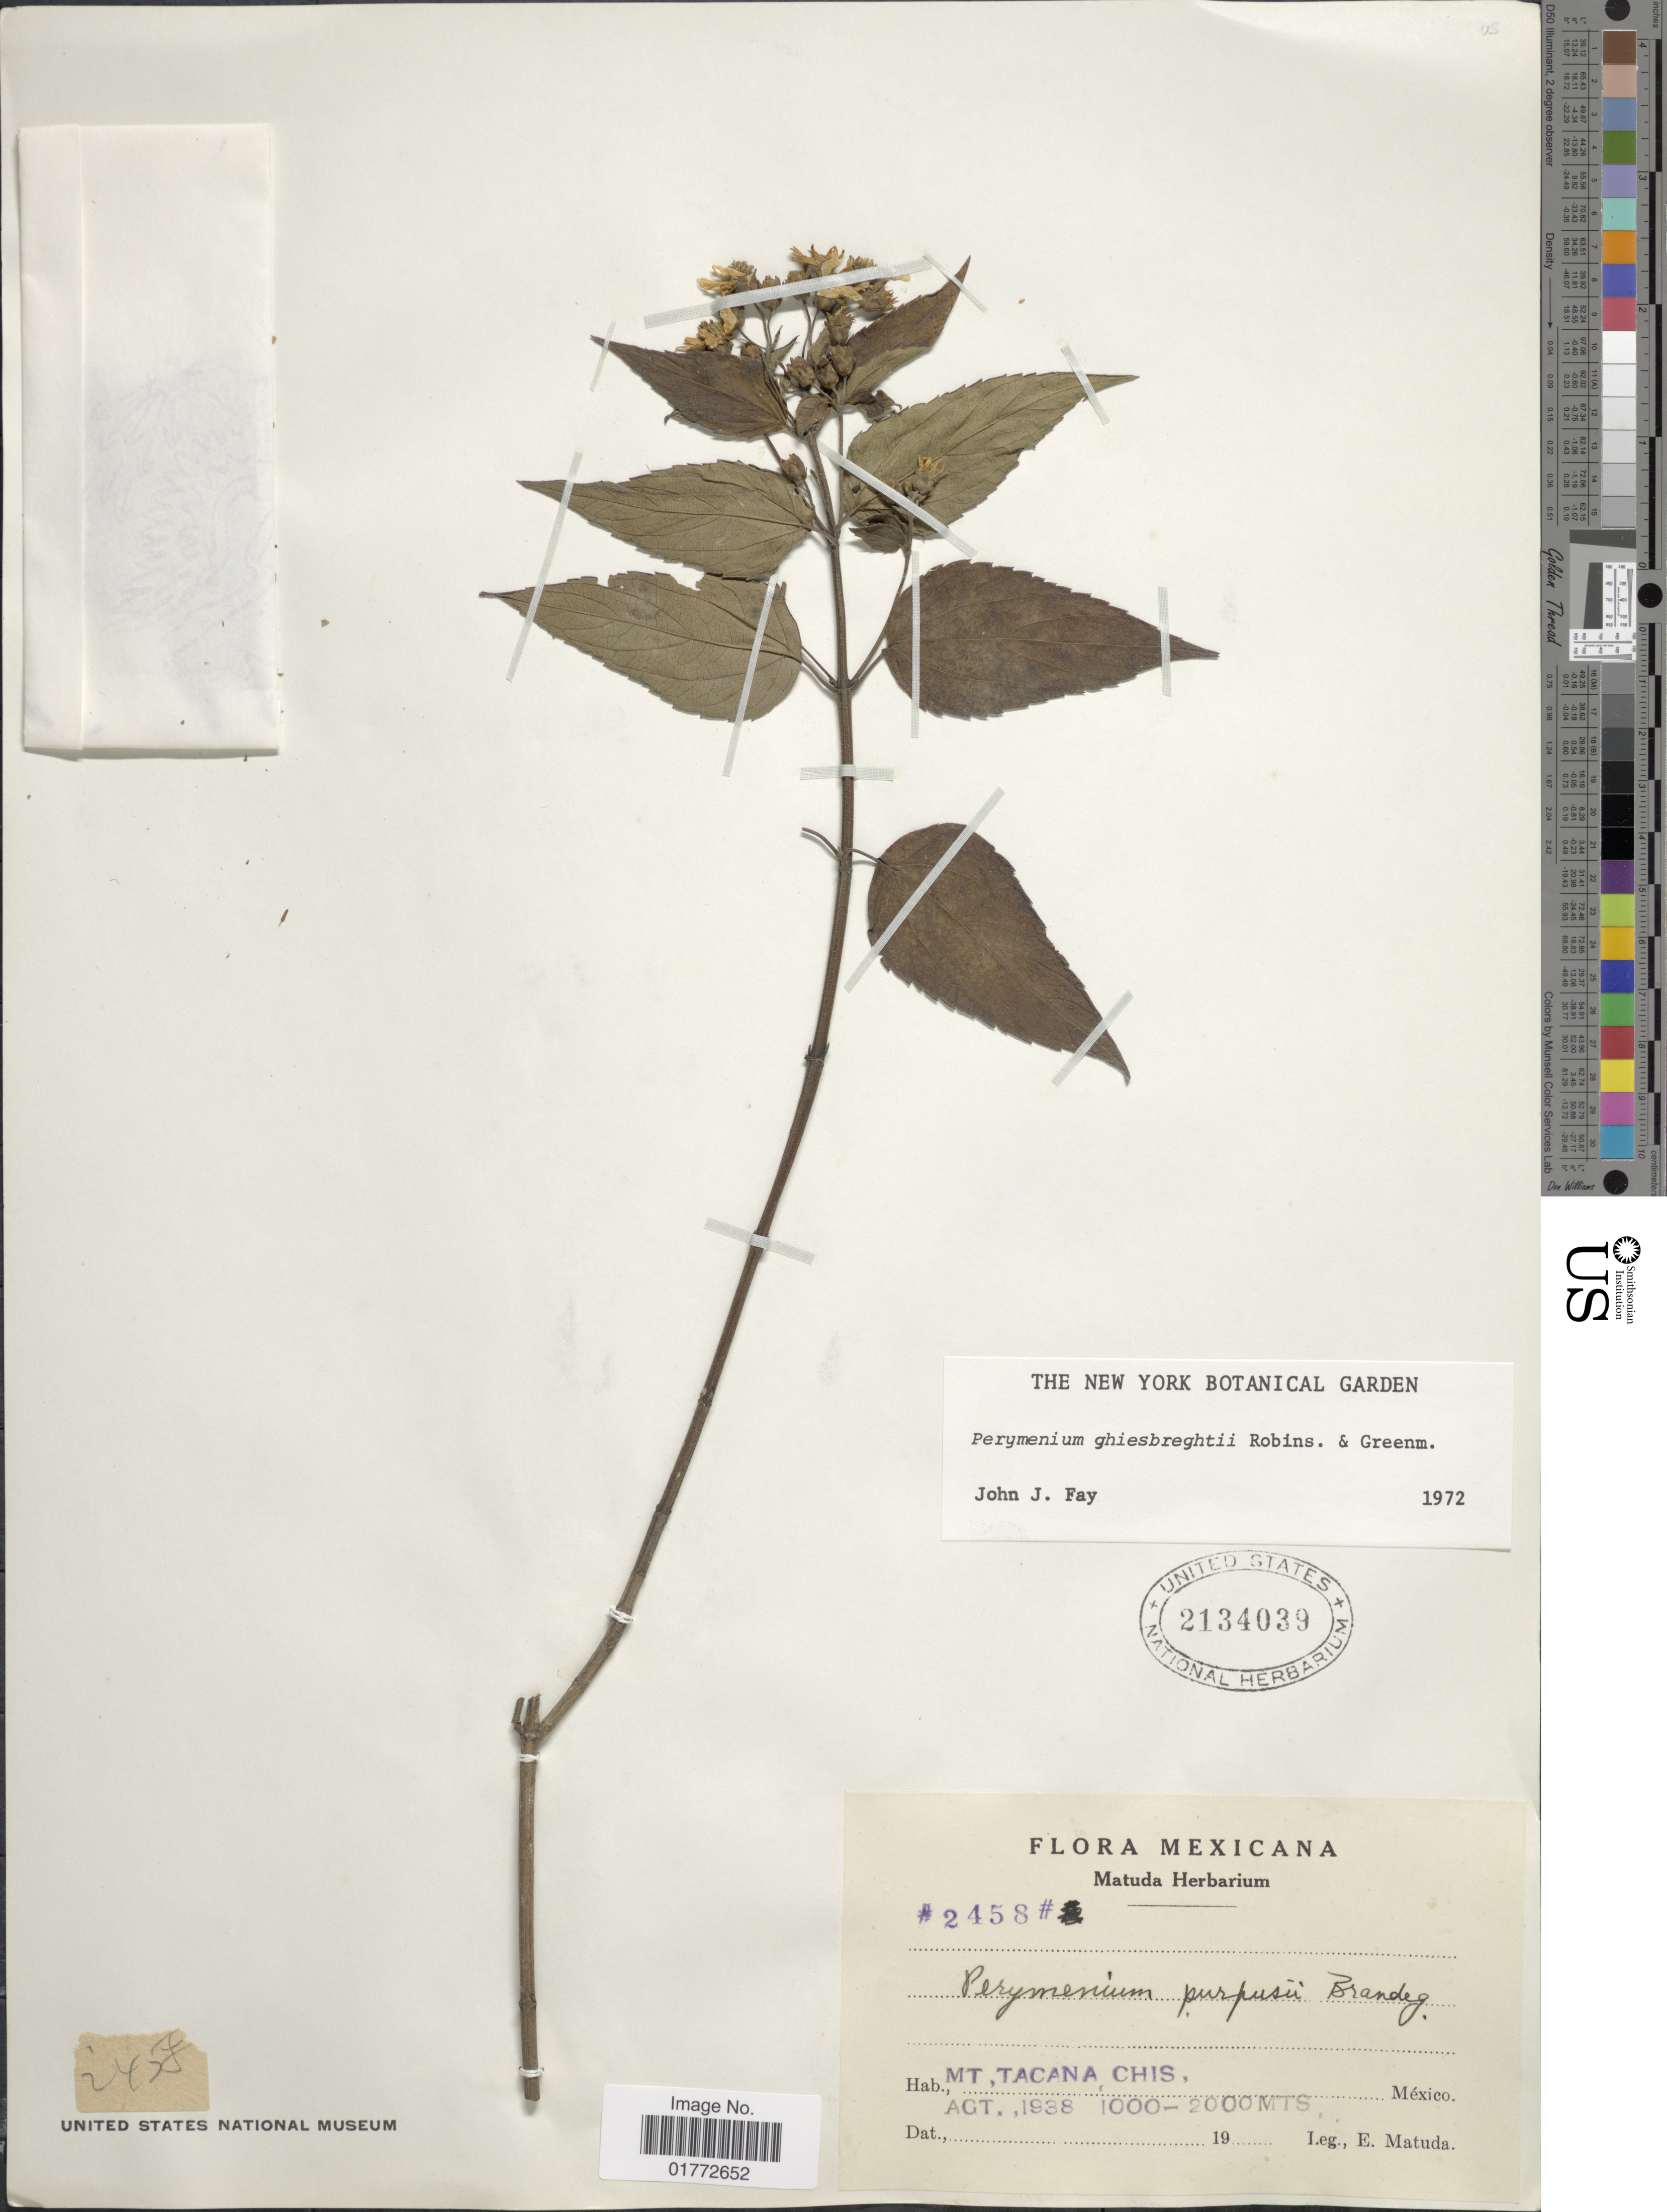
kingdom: Plantae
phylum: Tracheophyta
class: Magnoliopsida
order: Asterales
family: Asteraceae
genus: Perymenium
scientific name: Perymenium ghiesbreghtii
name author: B.L. Rob. & Greenm.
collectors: E. Matuda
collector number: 2458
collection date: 1938-08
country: Mexico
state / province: Chiapas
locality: Mt. Tacana, Chis.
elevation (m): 1000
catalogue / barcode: US 2134039